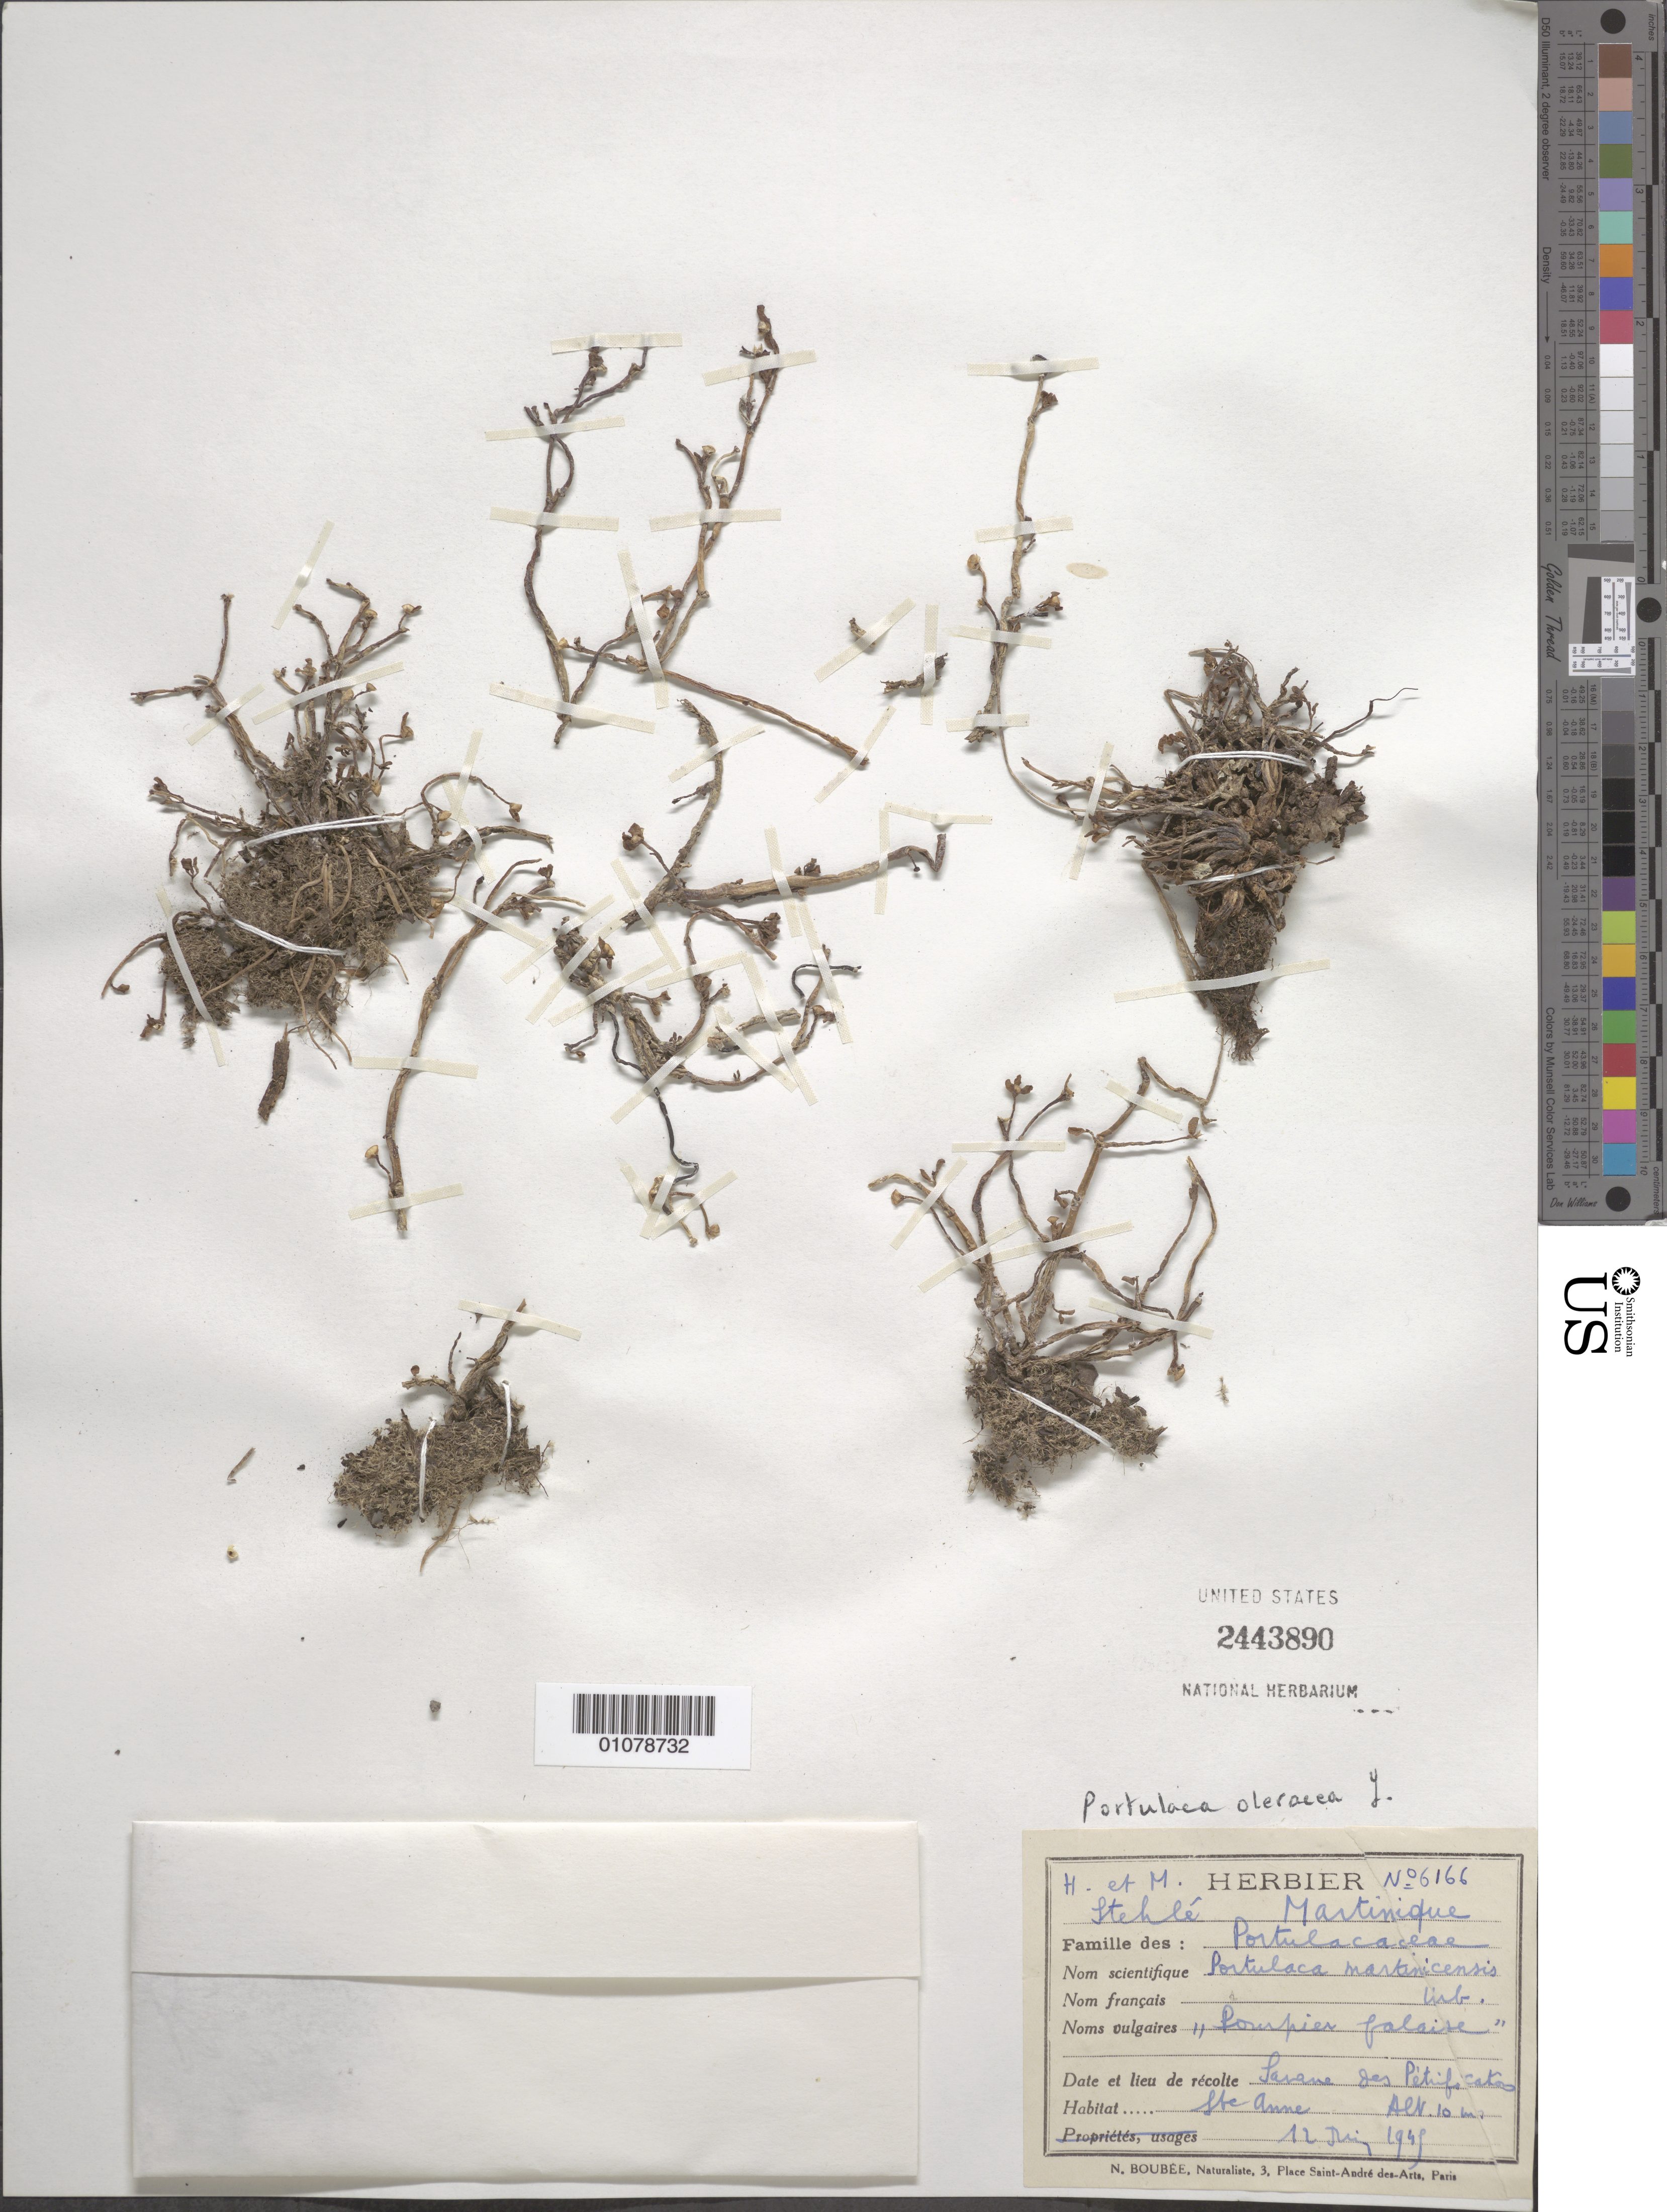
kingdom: Plantae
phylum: Tracheophyta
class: Magnoliopsida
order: Caryophyllales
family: Portulacaceae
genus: Portulaca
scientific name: Portulaca oleracea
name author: L.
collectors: N. Boubee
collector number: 6166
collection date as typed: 12 Jun 1945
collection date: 1945-06-12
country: Martinique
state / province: Le Marin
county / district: Sainte-Anne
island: Martinique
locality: Ste Anne, Savane des Petrifications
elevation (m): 10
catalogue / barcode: US 2443890